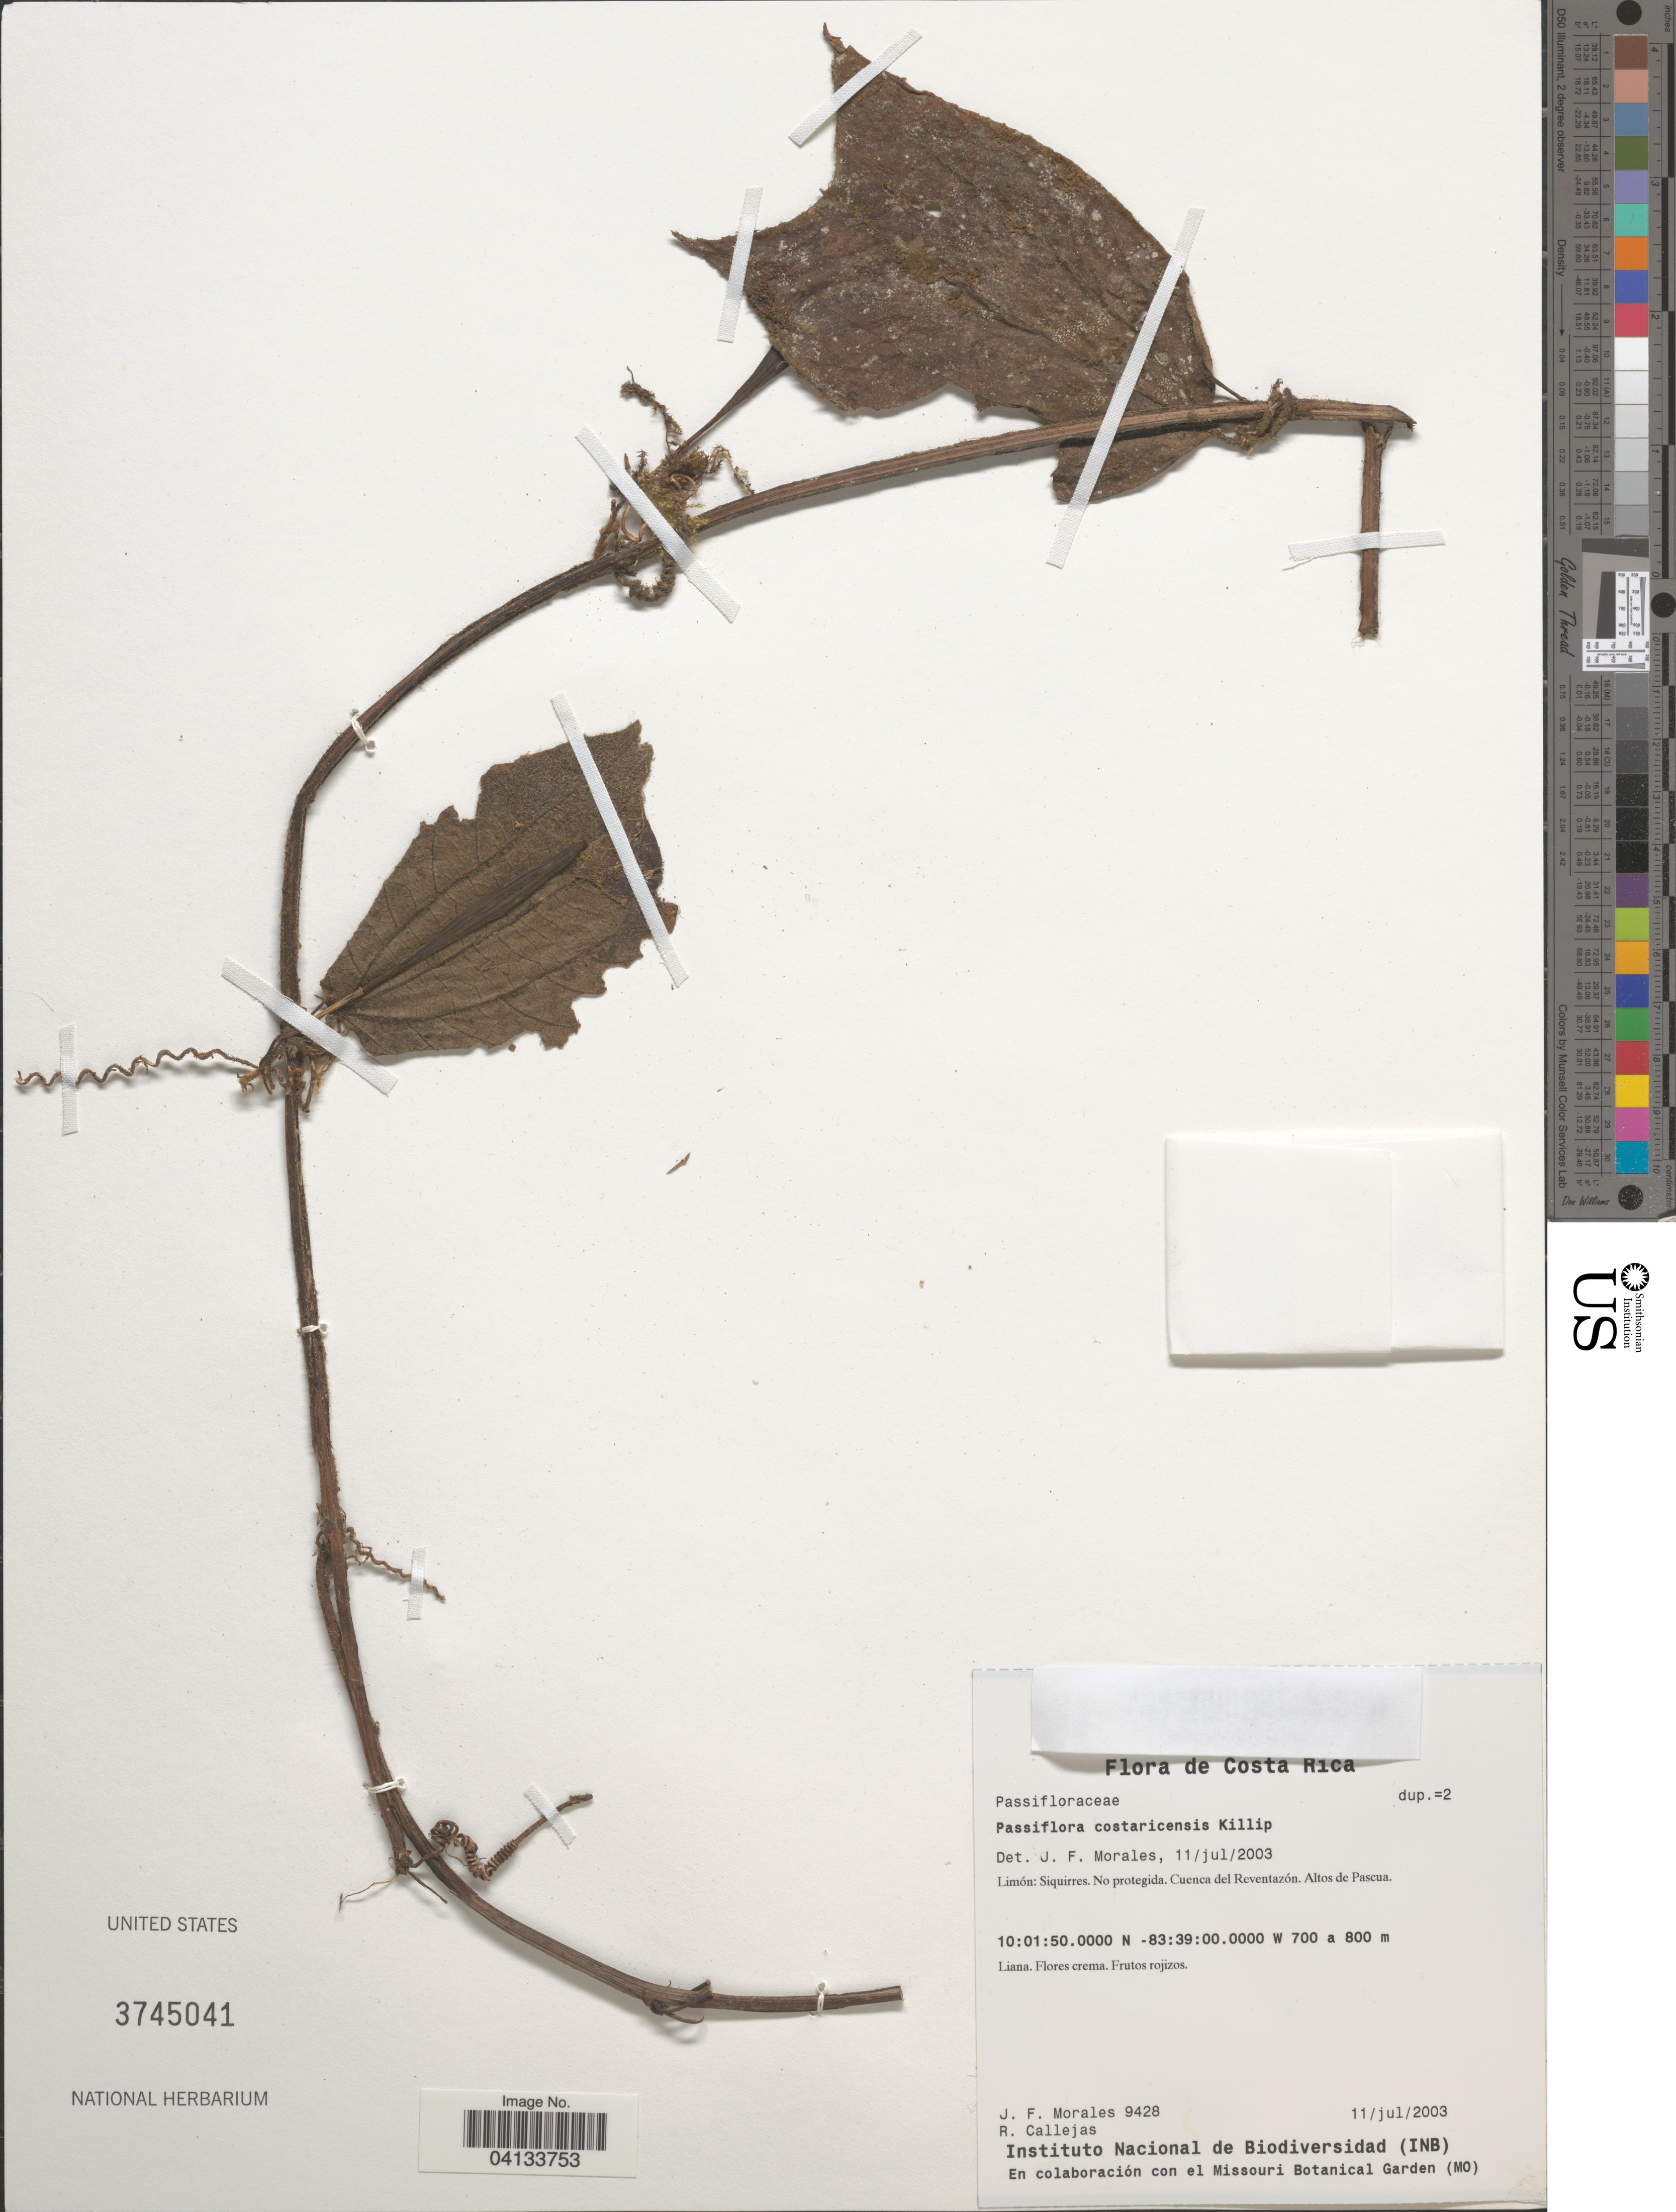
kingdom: Plantae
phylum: Tracheophyta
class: Magnoliopsida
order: Malpighiales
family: Passifloraceae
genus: Passiflora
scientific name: Passiflora costaricensis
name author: Killip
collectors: J. Morales & R. Callejas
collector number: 9428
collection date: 2003-07-11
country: Costa Rica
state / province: Limón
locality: Siquirres. No protegida. Cuenca del Reventazón. Altos de Pascua.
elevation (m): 700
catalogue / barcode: US 3745041